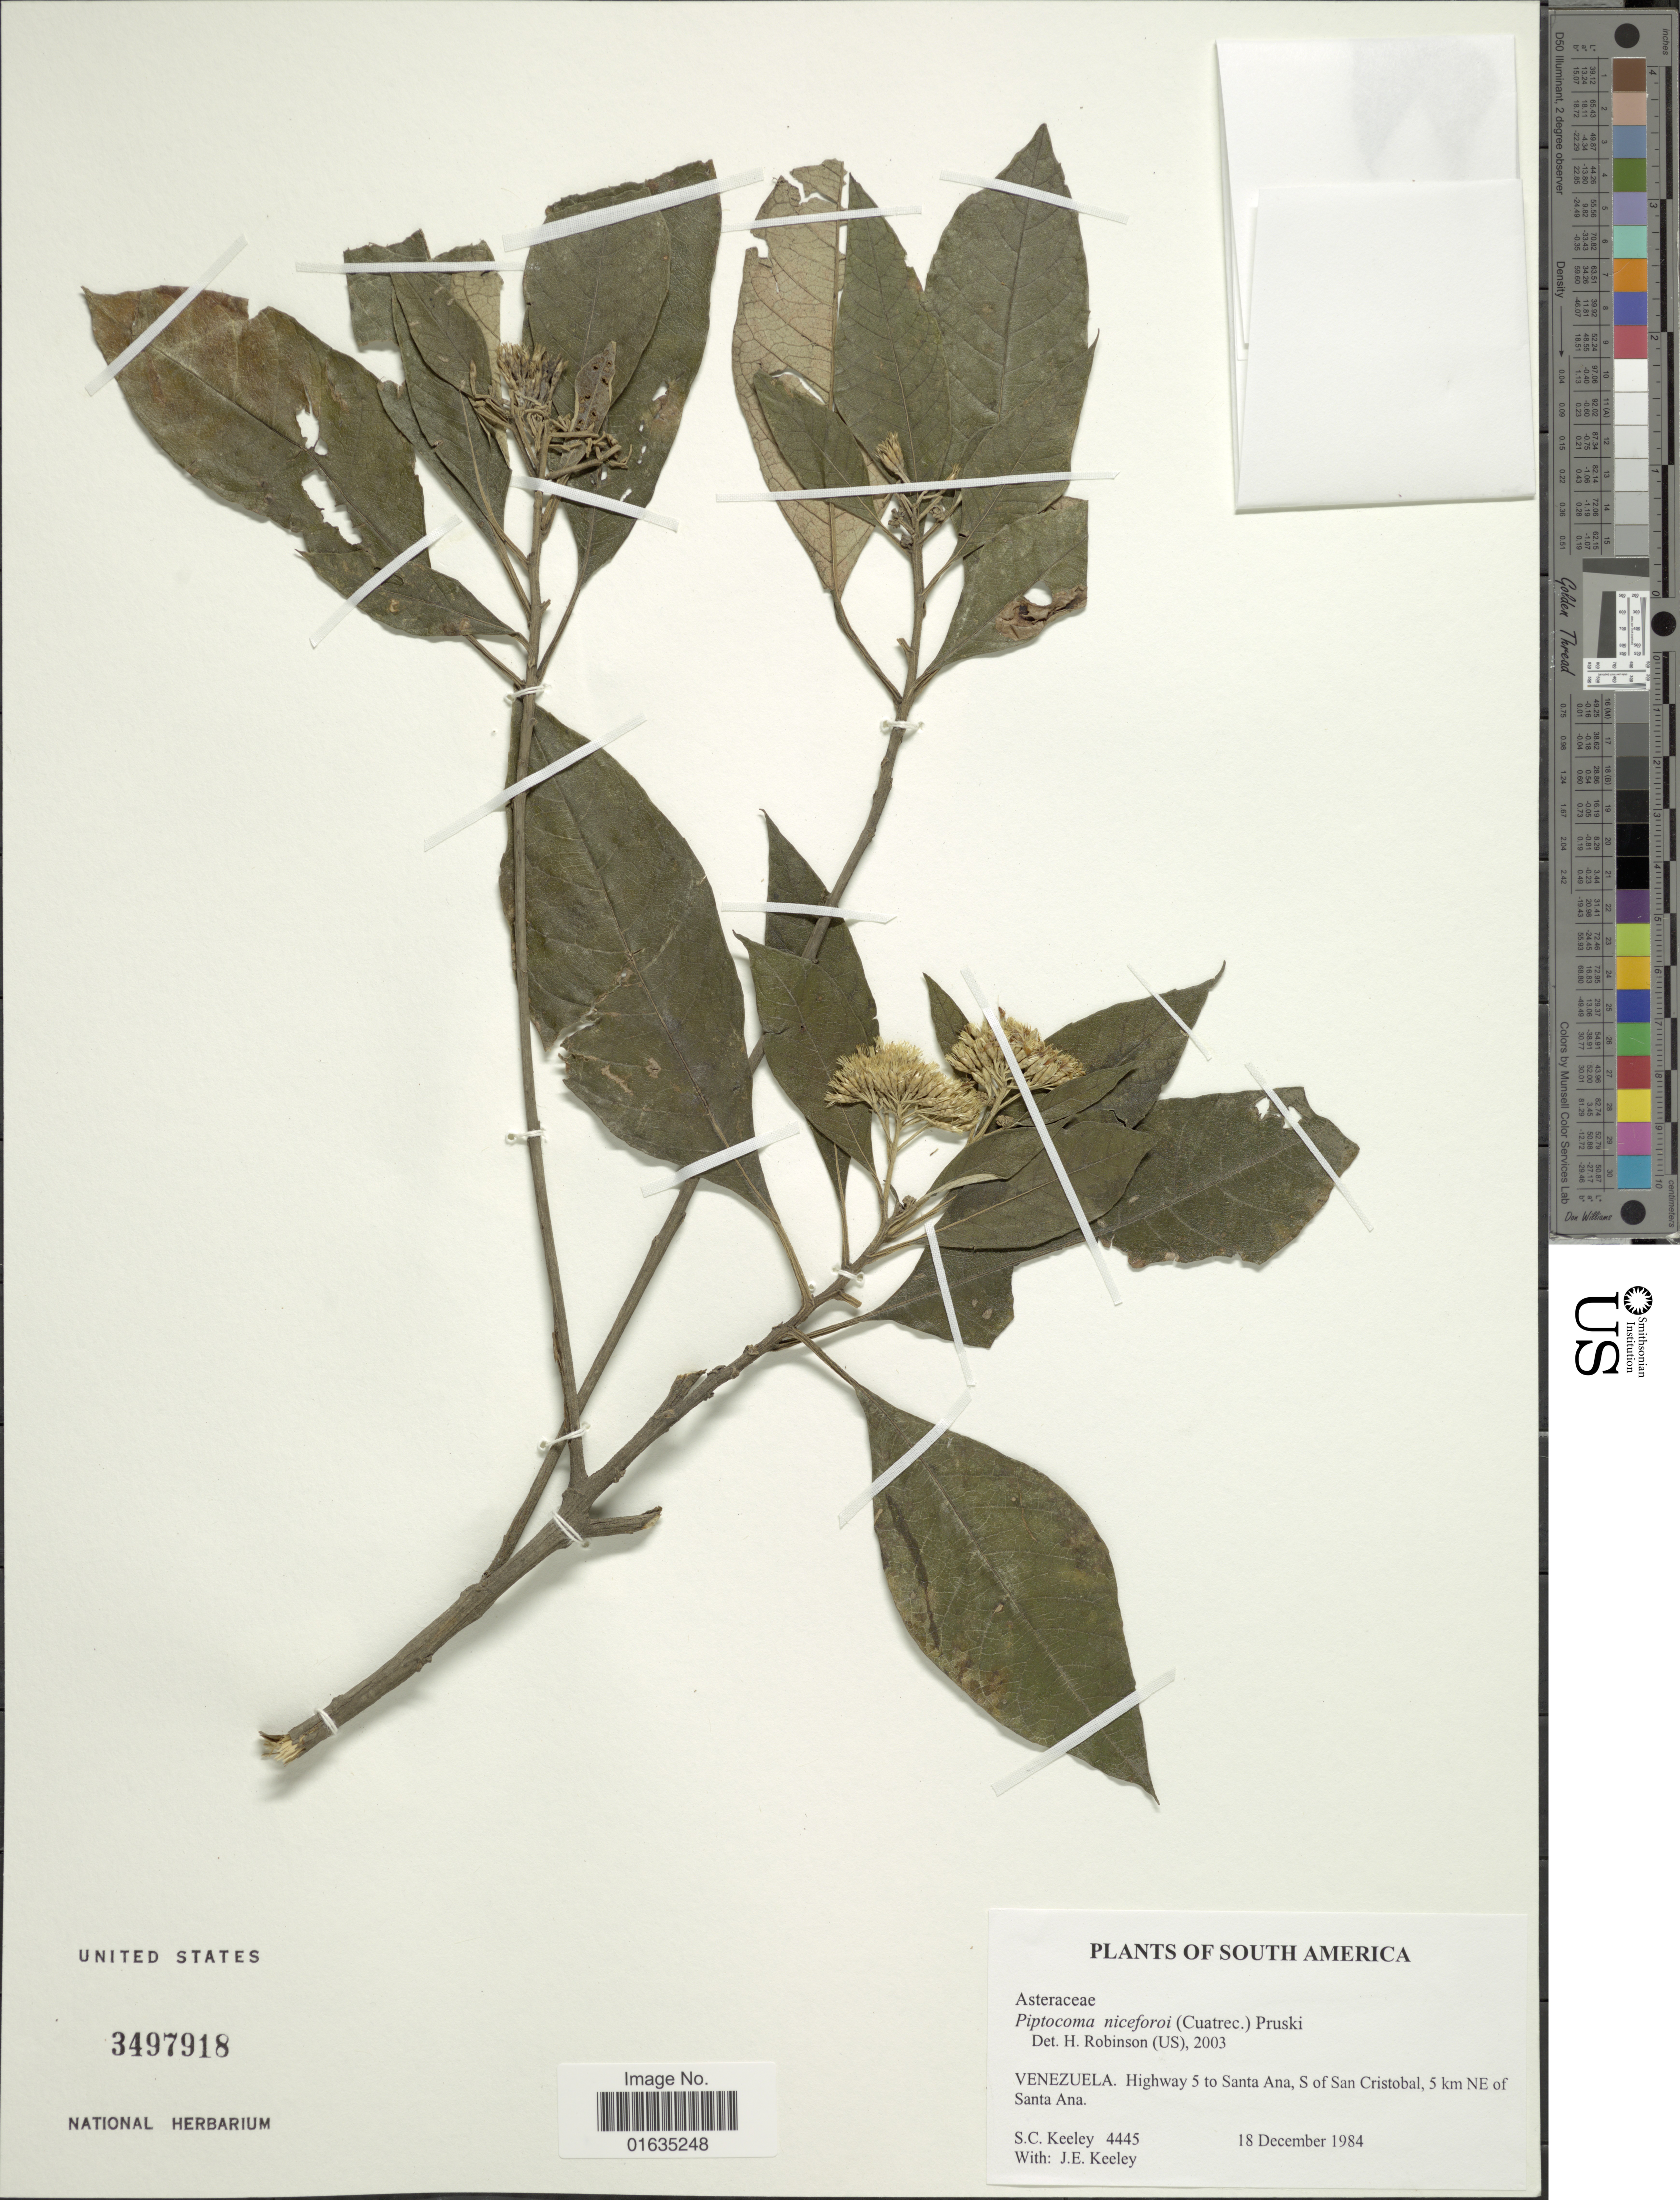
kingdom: Plantae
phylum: Tracheophyta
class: Magnoliopsida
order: Asterales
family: Asteraceae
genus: Piptocoma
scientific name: Piptocoma niceforoi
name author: (Cuatrec.) H. Rob.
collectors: S. C. Keeley & J. E. Keeley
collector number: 4445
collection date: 1984-12-18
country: Venezuela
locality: South America, Highway 5 to Santa Ana, S of San Cristobal, 5 km NE of Santa Ana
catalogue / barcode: US 3497918